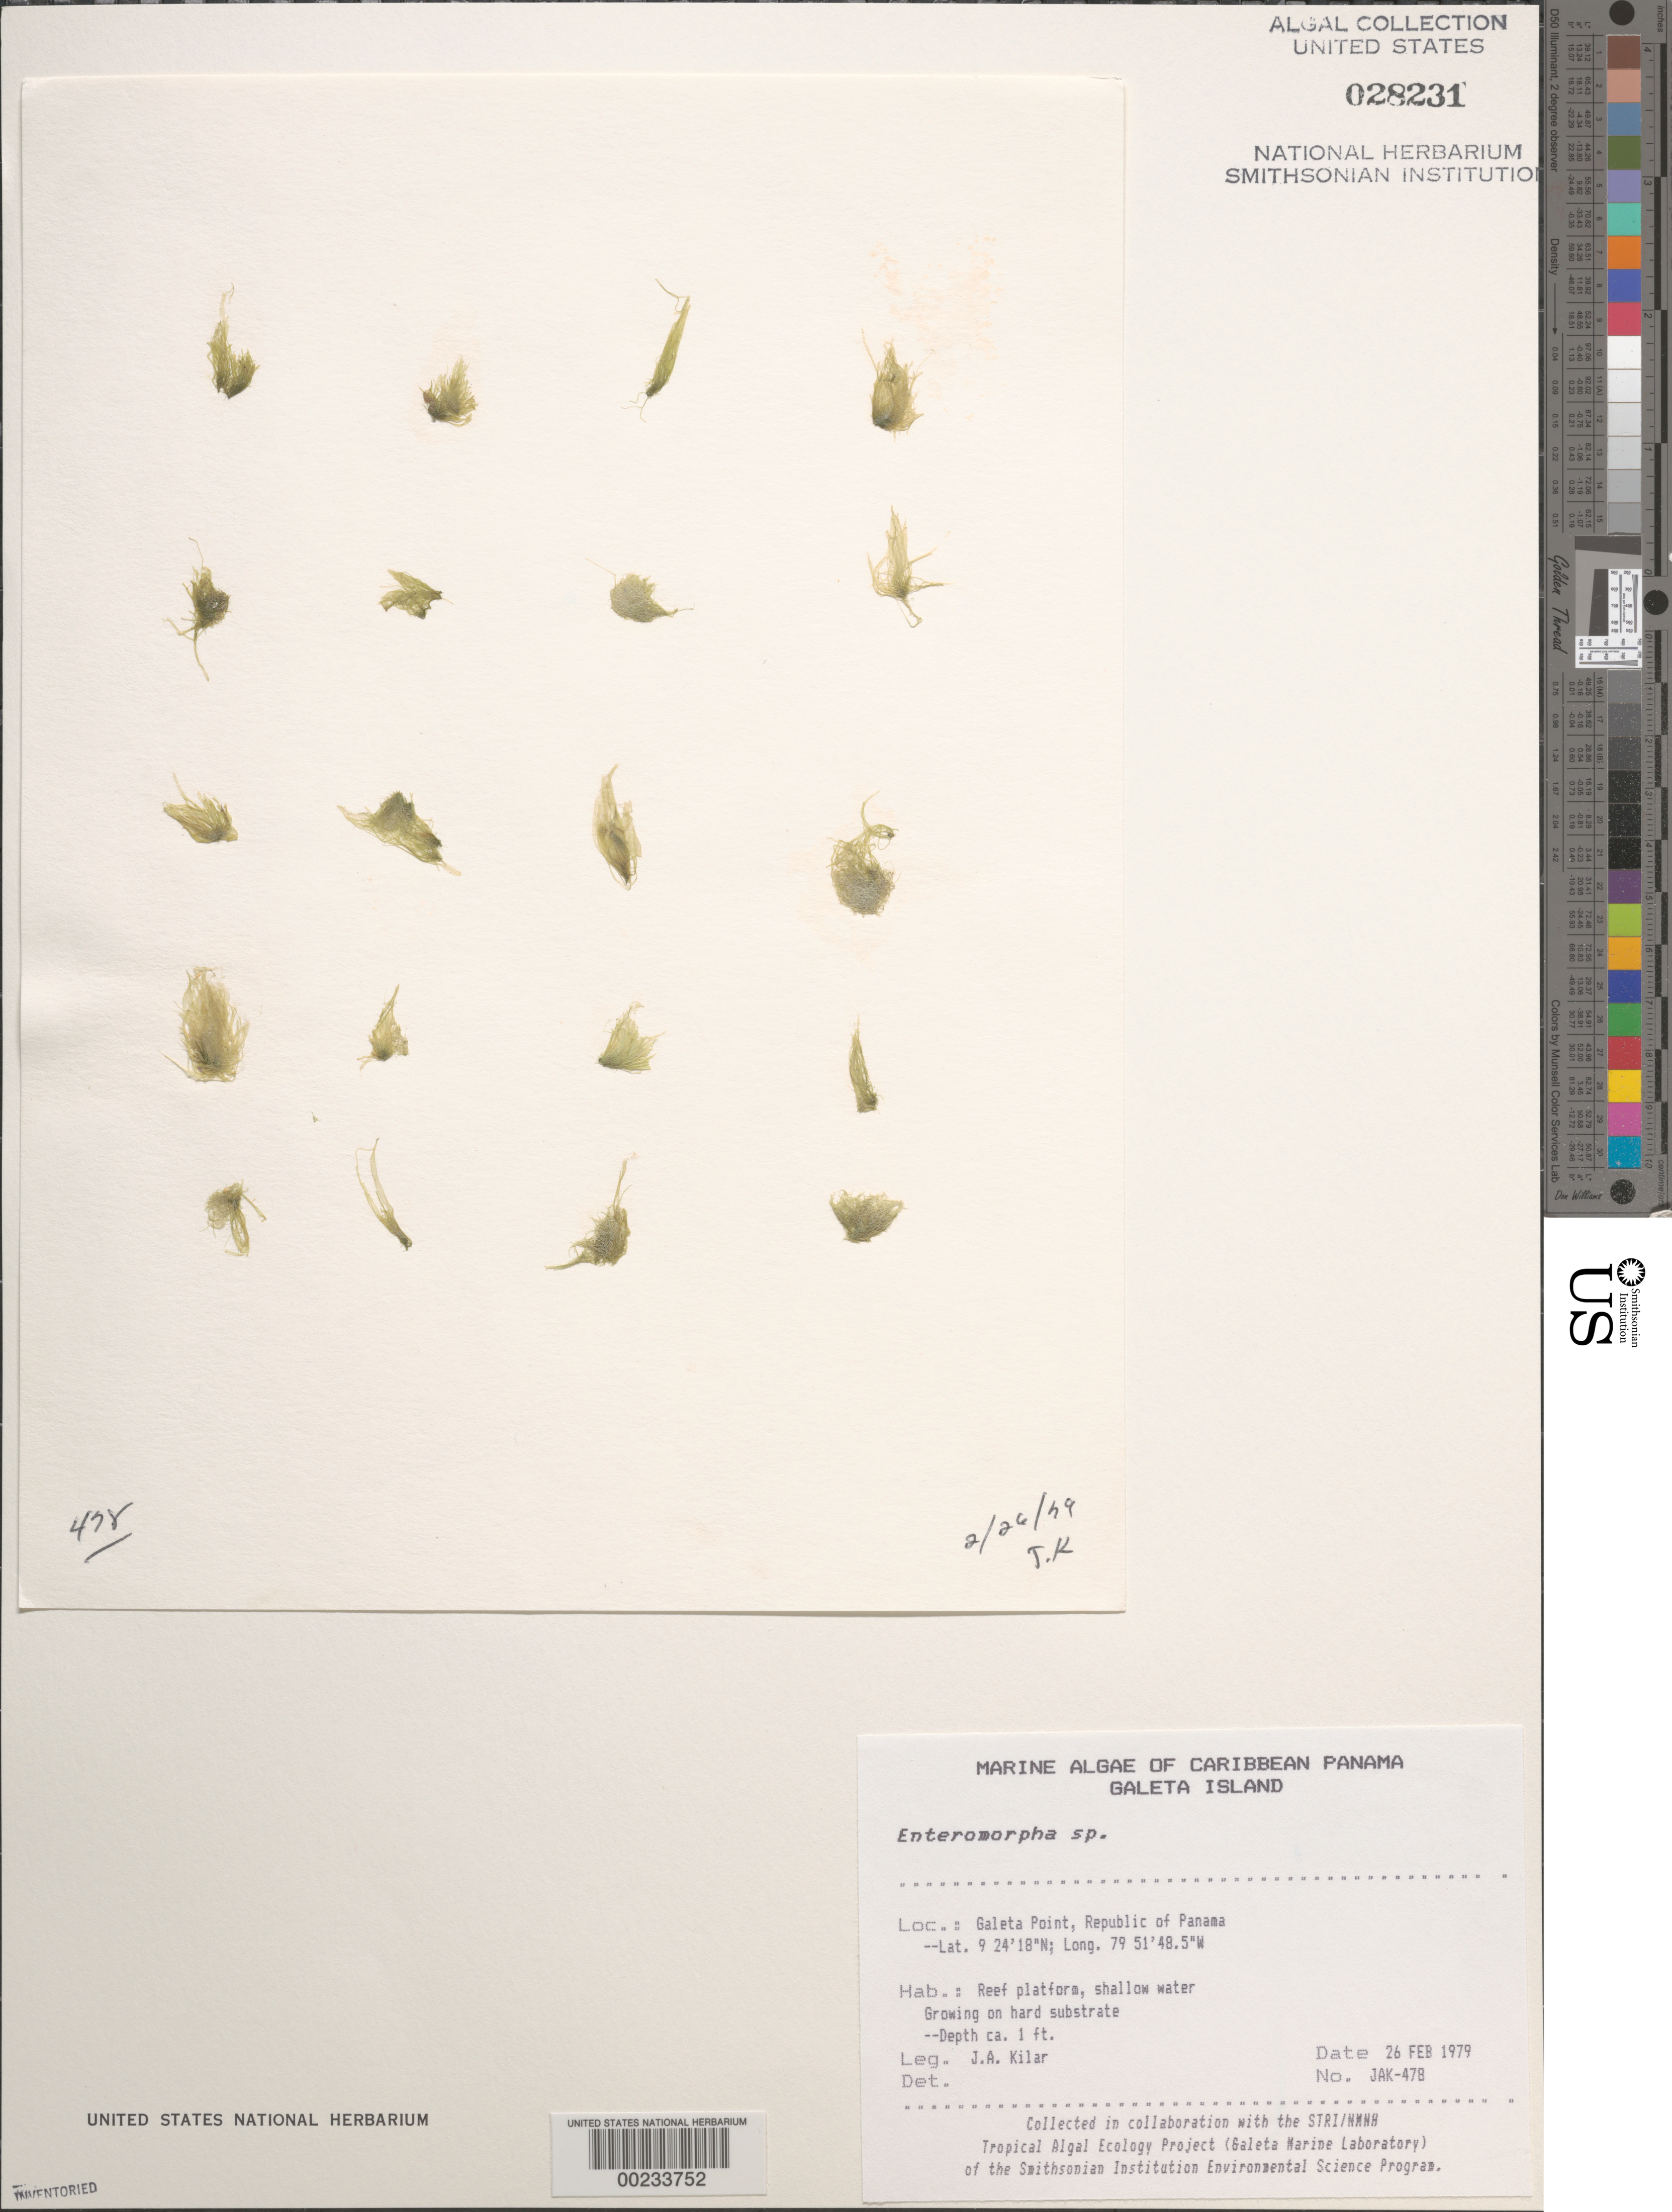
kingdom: Plantae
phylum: Chlorophyta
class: Ulvophyceae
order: Ulvales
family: Ulvaceae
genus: Ulva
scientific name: Ulva sp.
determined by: Algae name updating Project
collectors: J. A. Kilar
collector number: JAK-478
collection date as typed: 26 Feb 1979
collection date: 1979-02-26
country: Panama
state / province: Colón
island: Galeta Island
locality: Galeta Point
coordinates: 9 24' 18" N, 79 51' 48.5" W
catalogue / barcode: US 28231